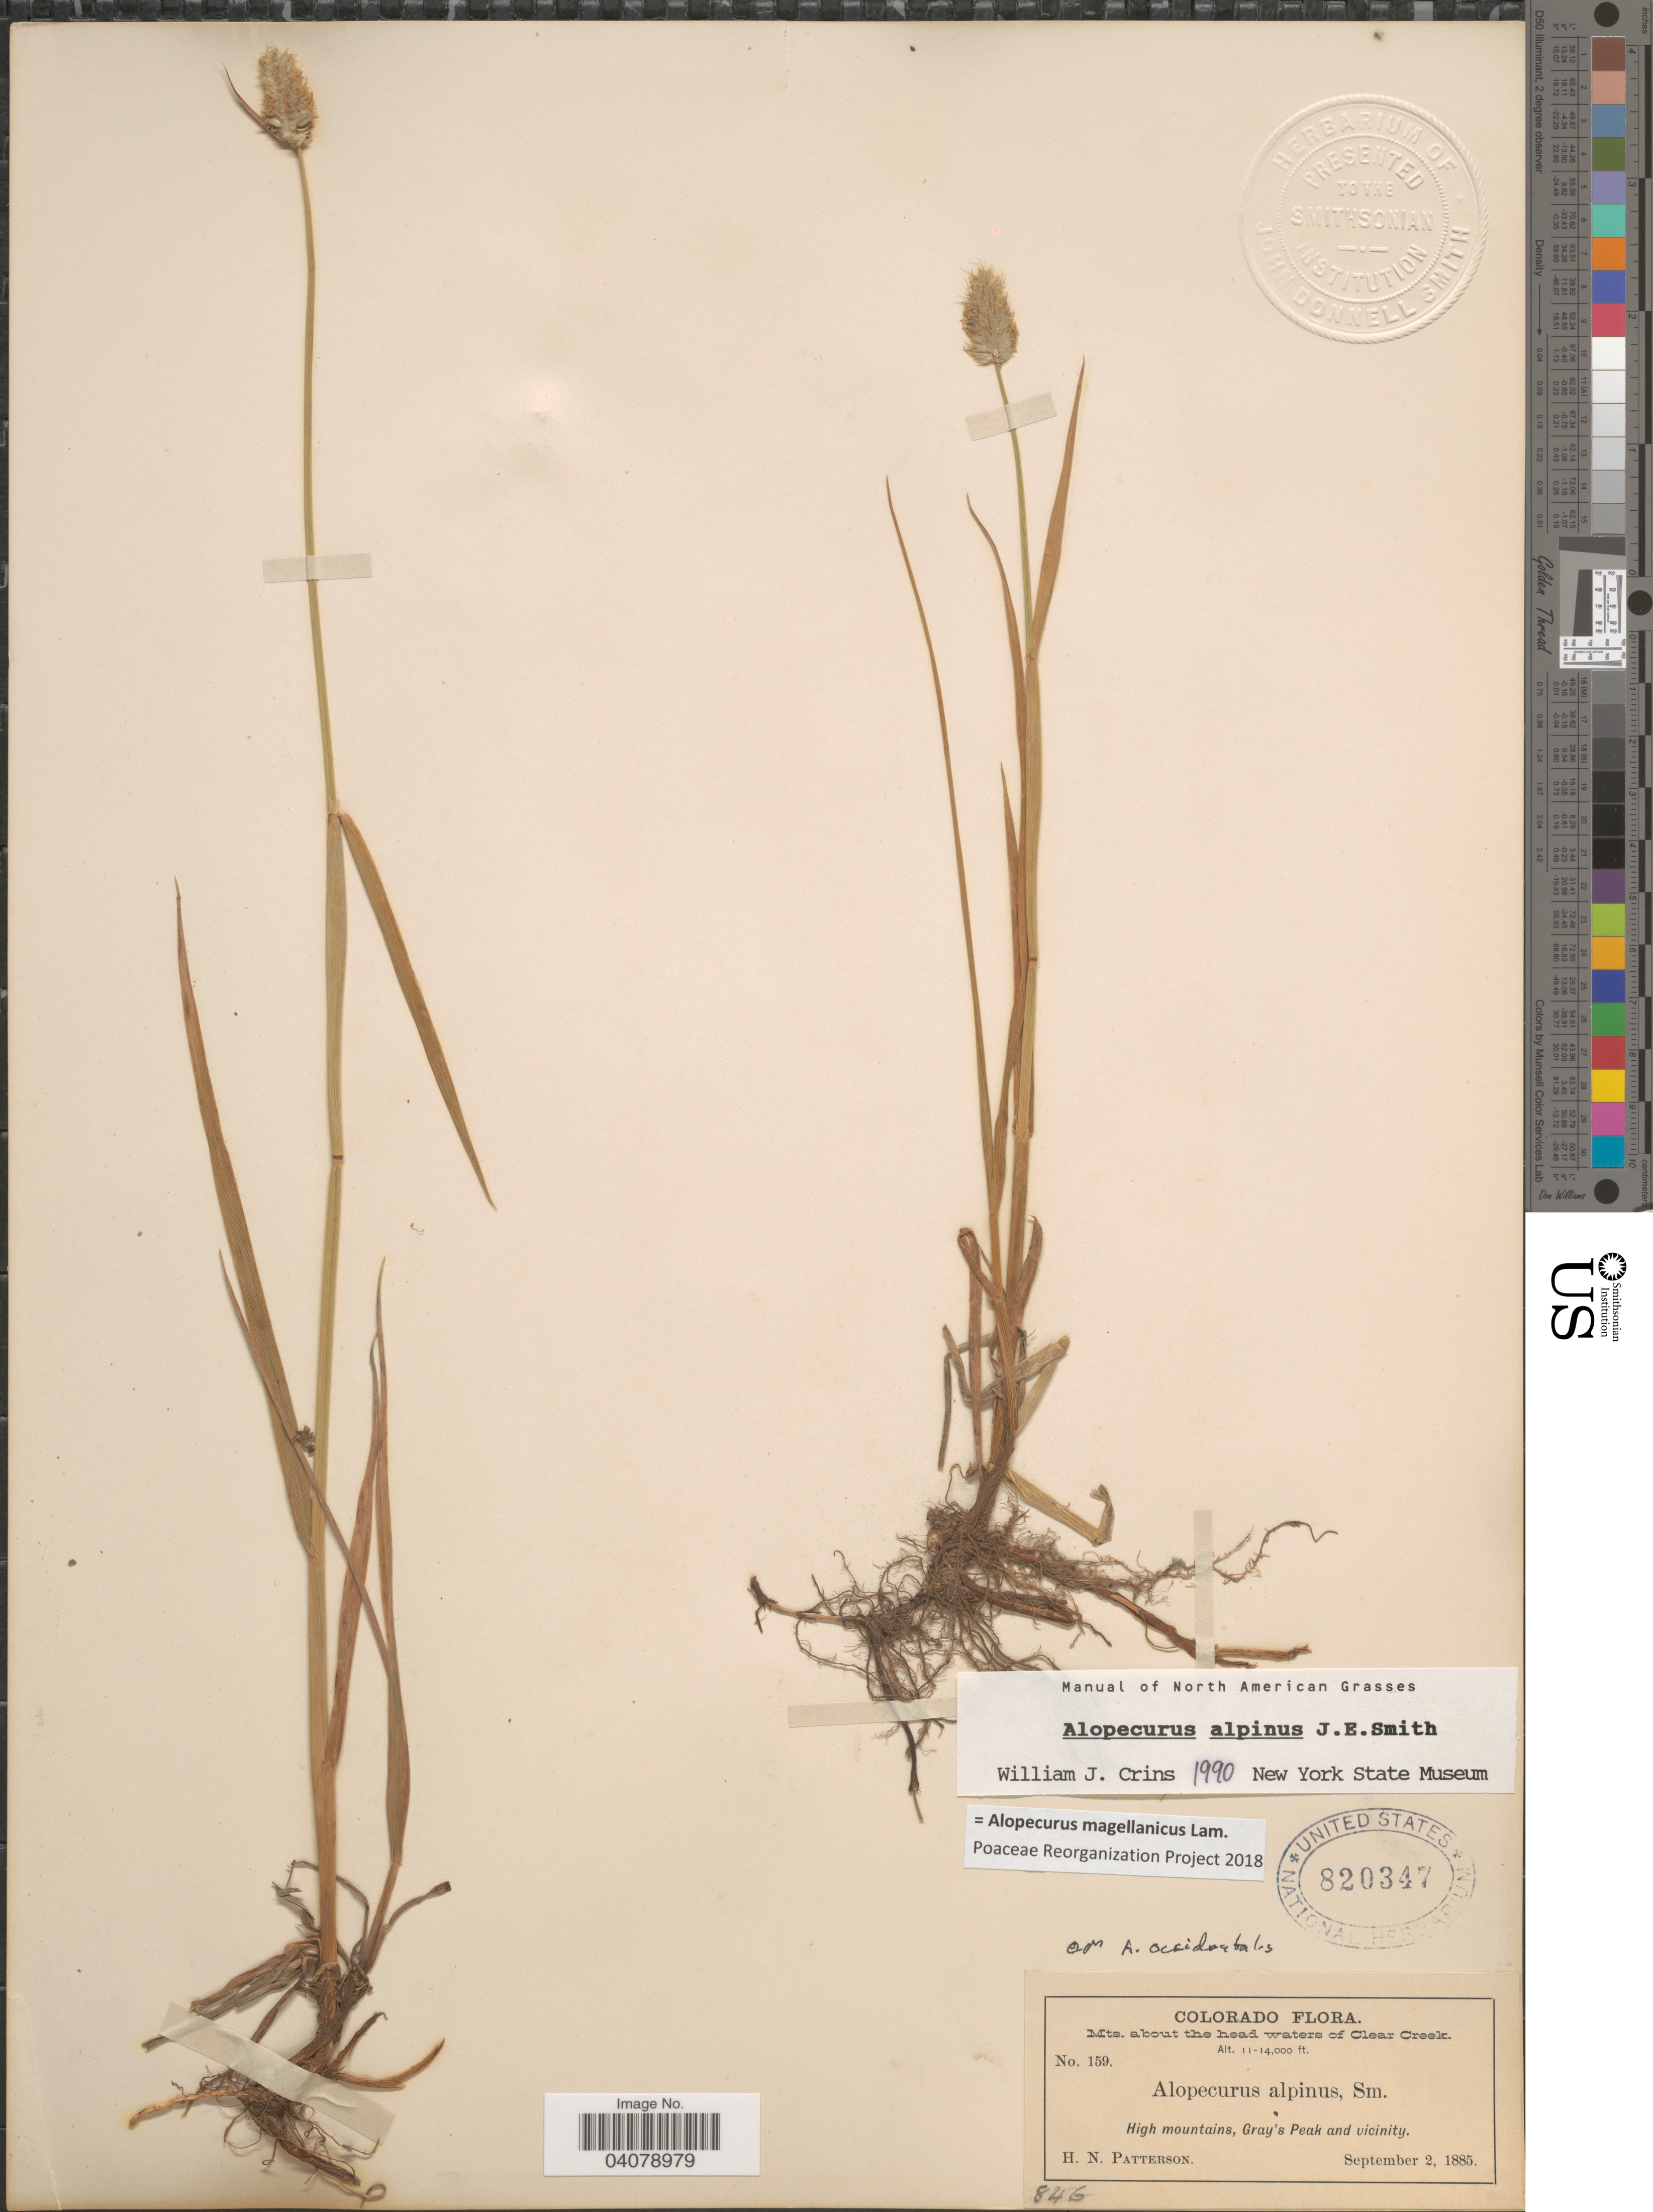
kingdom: Plantae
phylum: Tracheophyta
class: Liliopsida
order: Poales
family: Poaceae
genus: Alopecurus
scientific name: Alopecurus magellanicus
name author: Lam.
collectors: H. N. Patterson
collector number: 159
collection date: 1885-09-02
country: United States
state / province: Colorado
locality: Mts. about the head waters of Clear Creek. High mountains, Gray's Peak and vicinity.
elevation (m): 3353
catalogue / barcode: US 820347